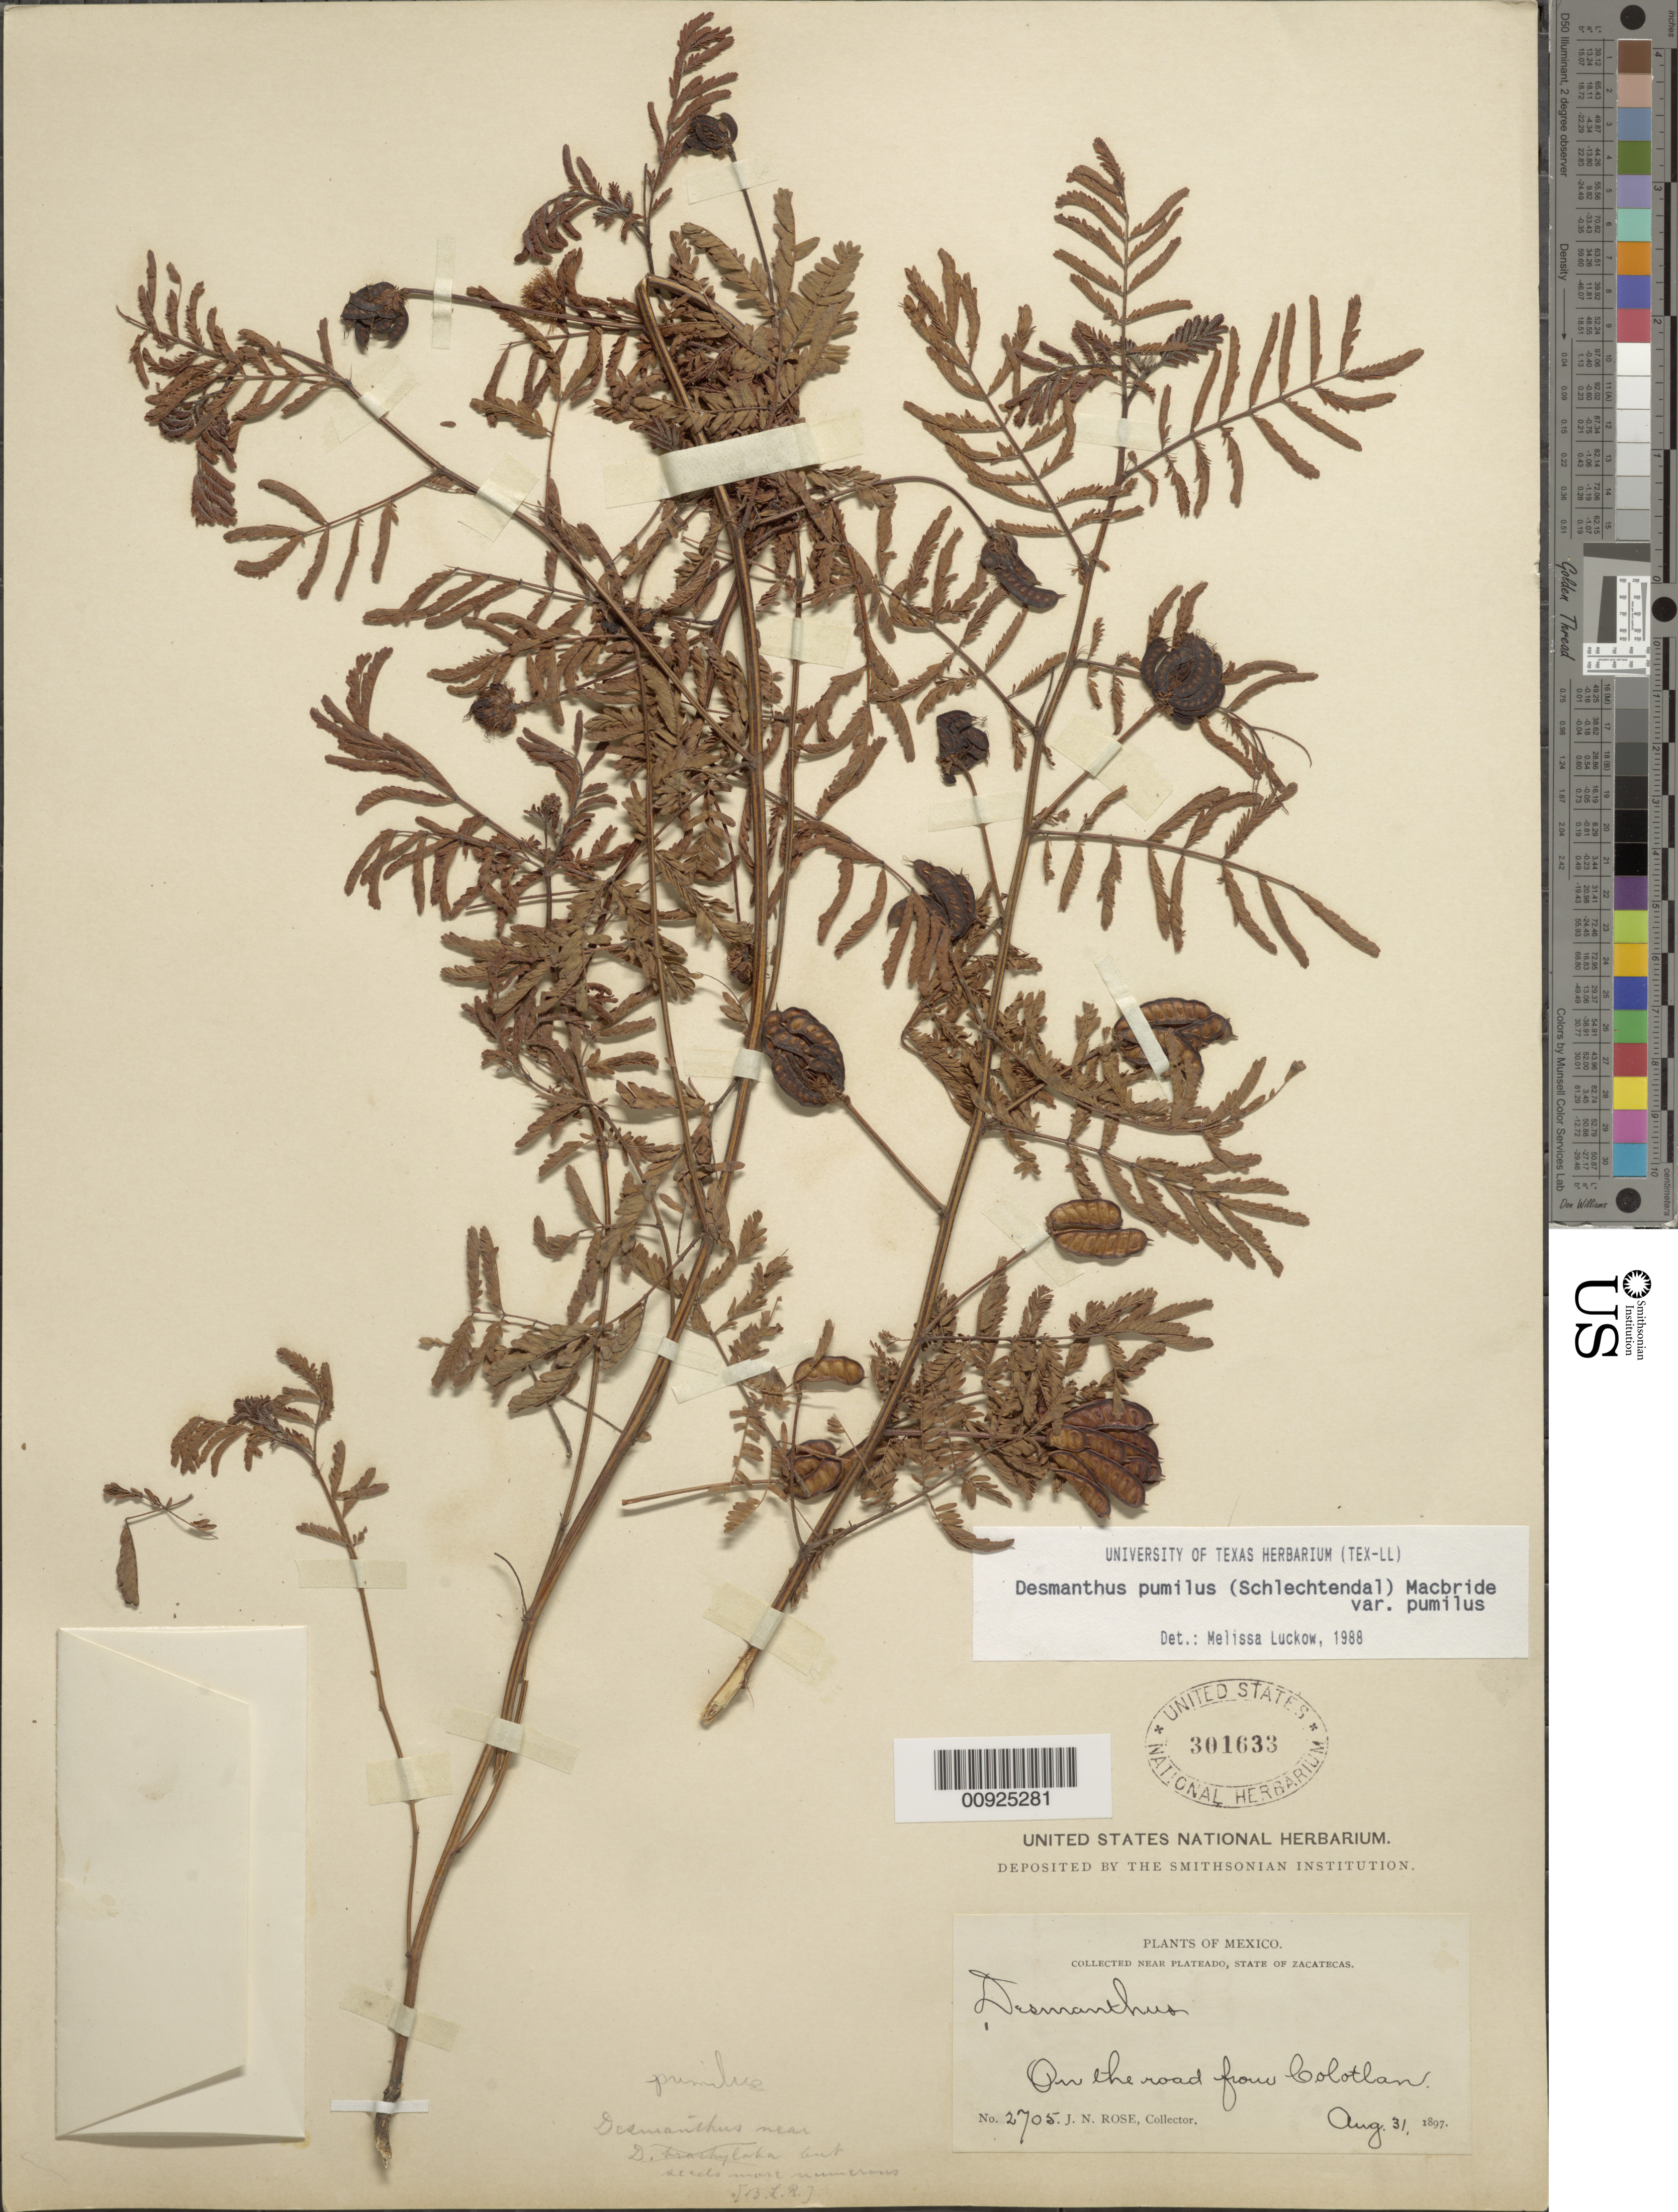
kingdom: Plantae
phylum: Tracheophyta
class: Magnoliopsida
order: Fabales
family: Fabaceae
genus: Desmanthus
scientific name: Desmanthus pumilus var. pumilus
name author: (Schltdl.) J.F. Macbr.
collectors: J. N. Rose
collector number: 2705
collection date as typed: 31 Aug 1897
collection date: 1897-08-31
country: Mexico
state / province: Zacatecas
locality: On the road from Colotlán. Near Plateado, State of Zacatecas.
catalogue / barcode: US 301633